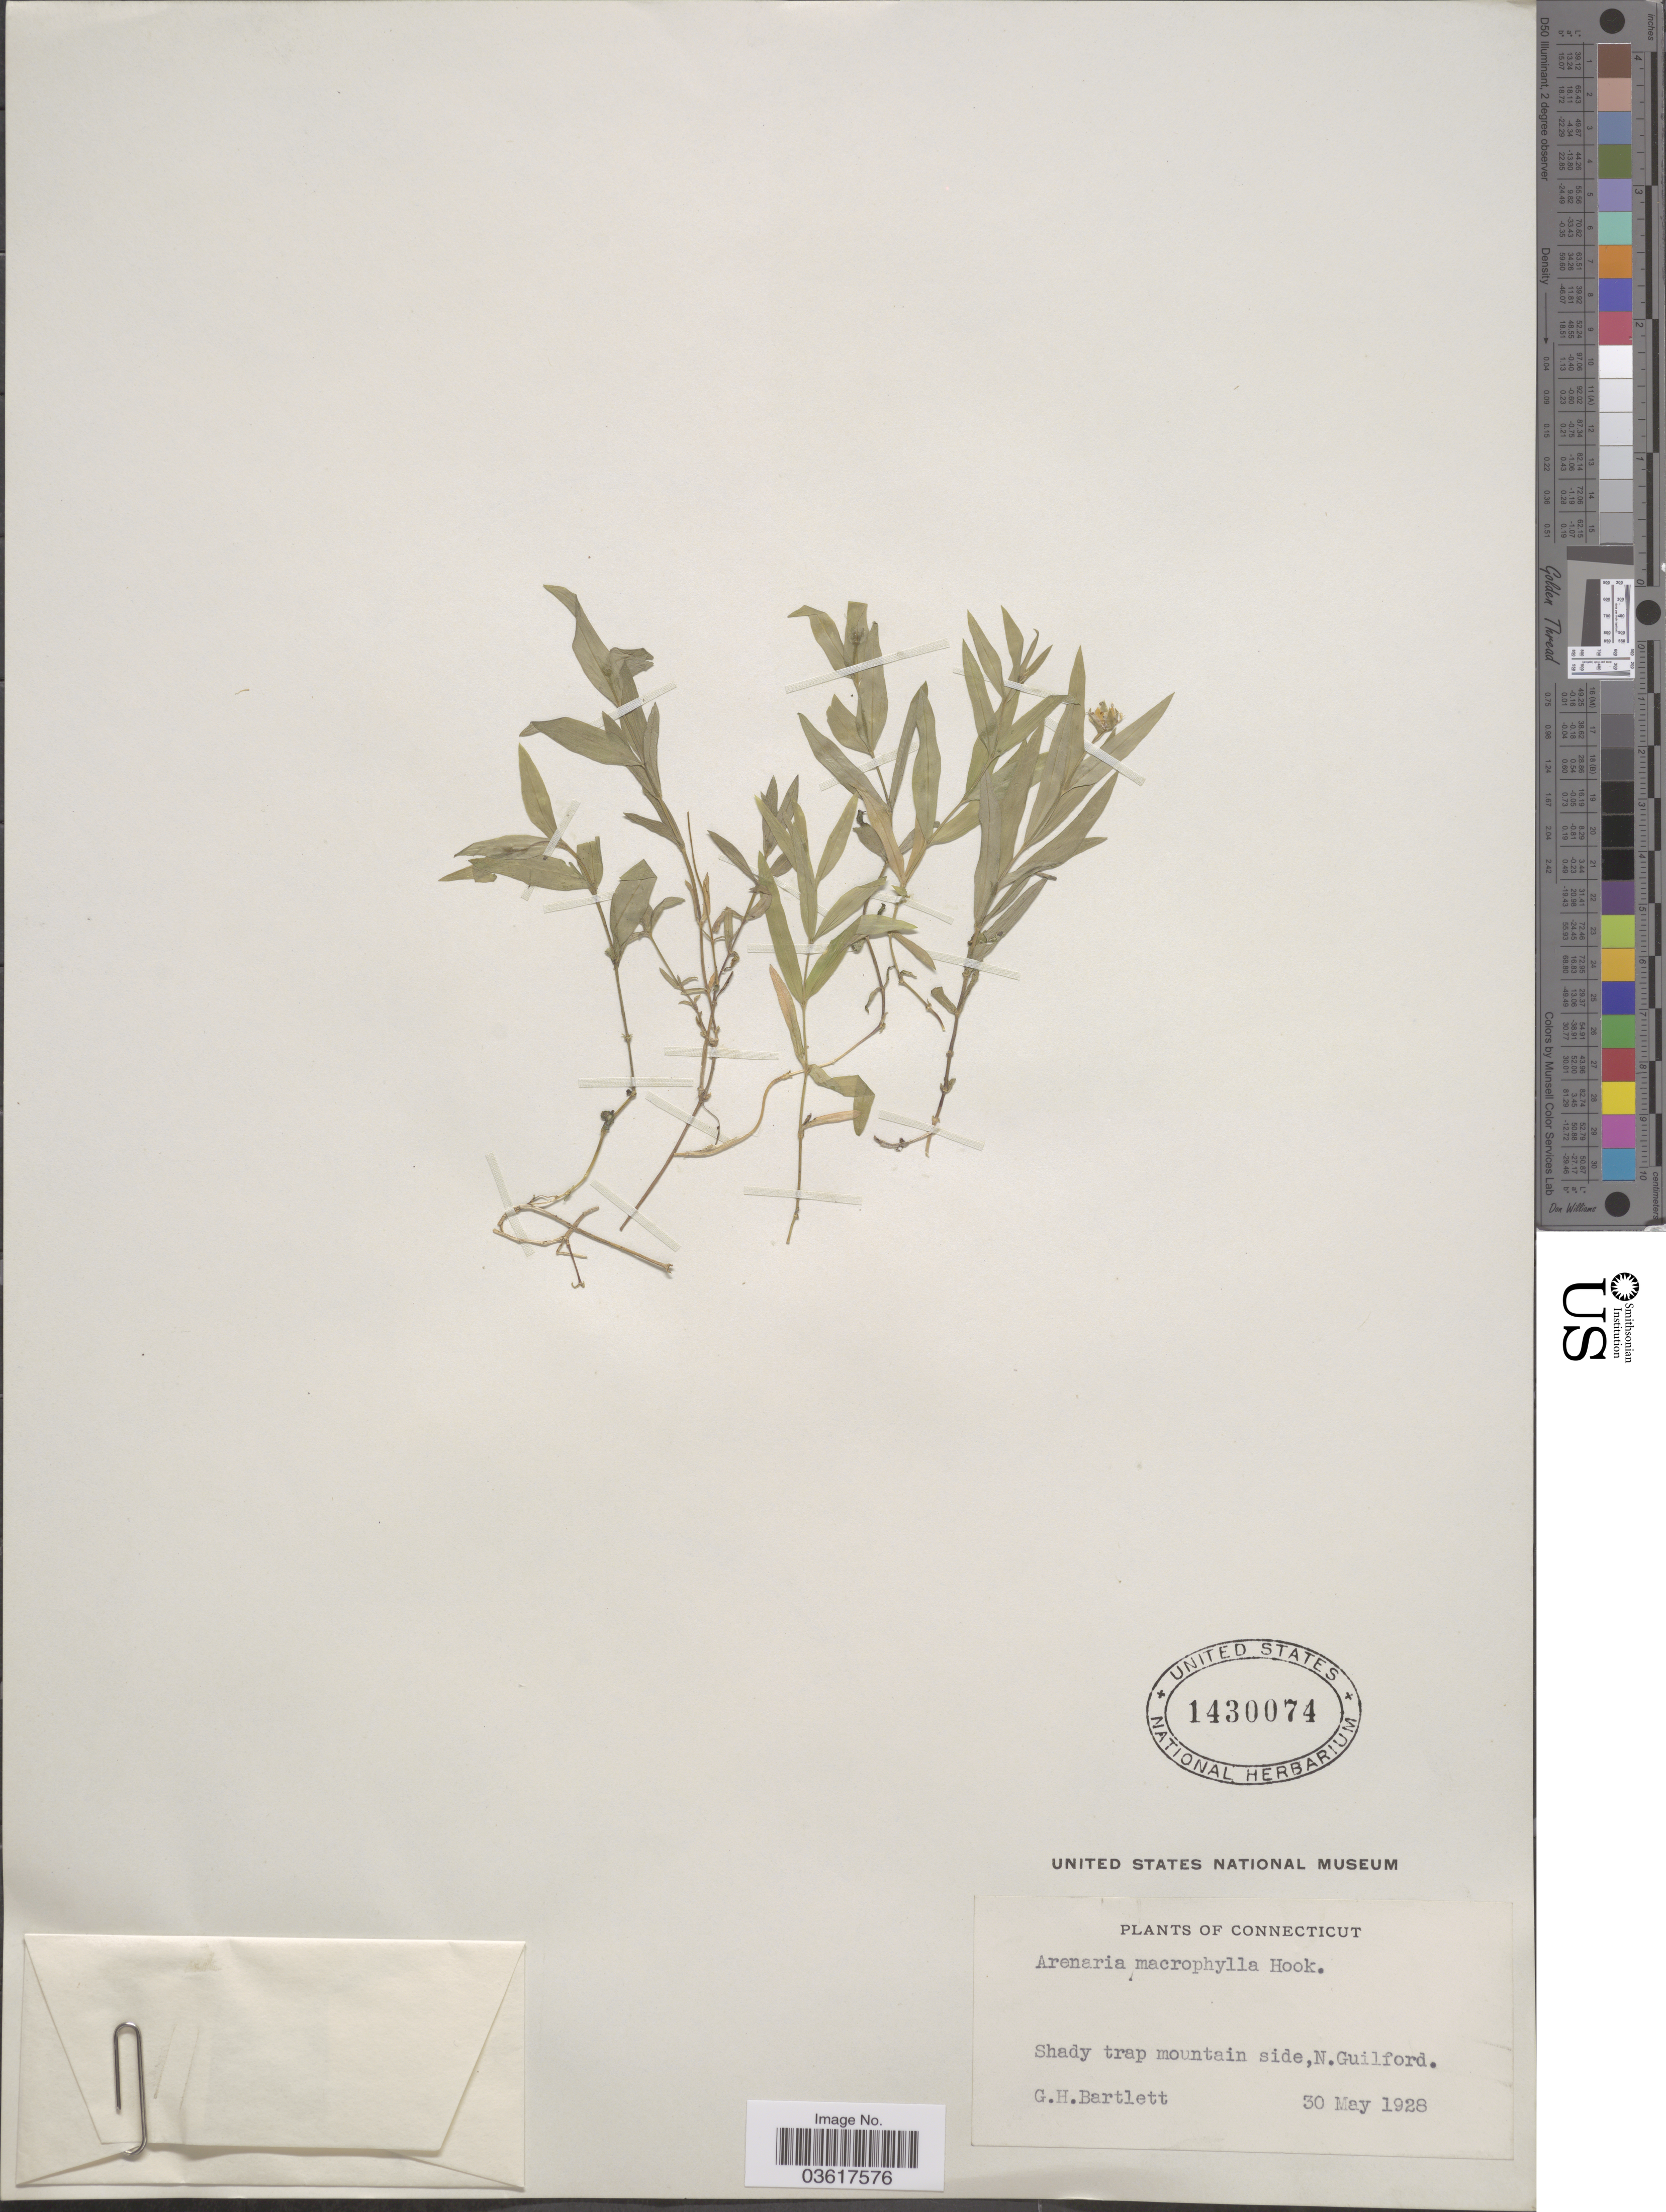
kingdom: Plantae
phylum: Tracheophyta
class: Magnoliopsida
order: Caryophyllales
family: Caryophyllaceae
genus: Moehringia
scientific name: Moehringia macrophylla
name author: (Hook.) Fenzl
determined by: Strong, Mark T., (BOT), Smithsonian Institution - National Museum of Natural History (UNITED STATES)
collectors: G. Bartlett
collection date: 1928-05-30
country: United States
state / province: Connecticut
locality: Shady trap mountain side, N. Guilford.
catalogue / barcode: US 1430074